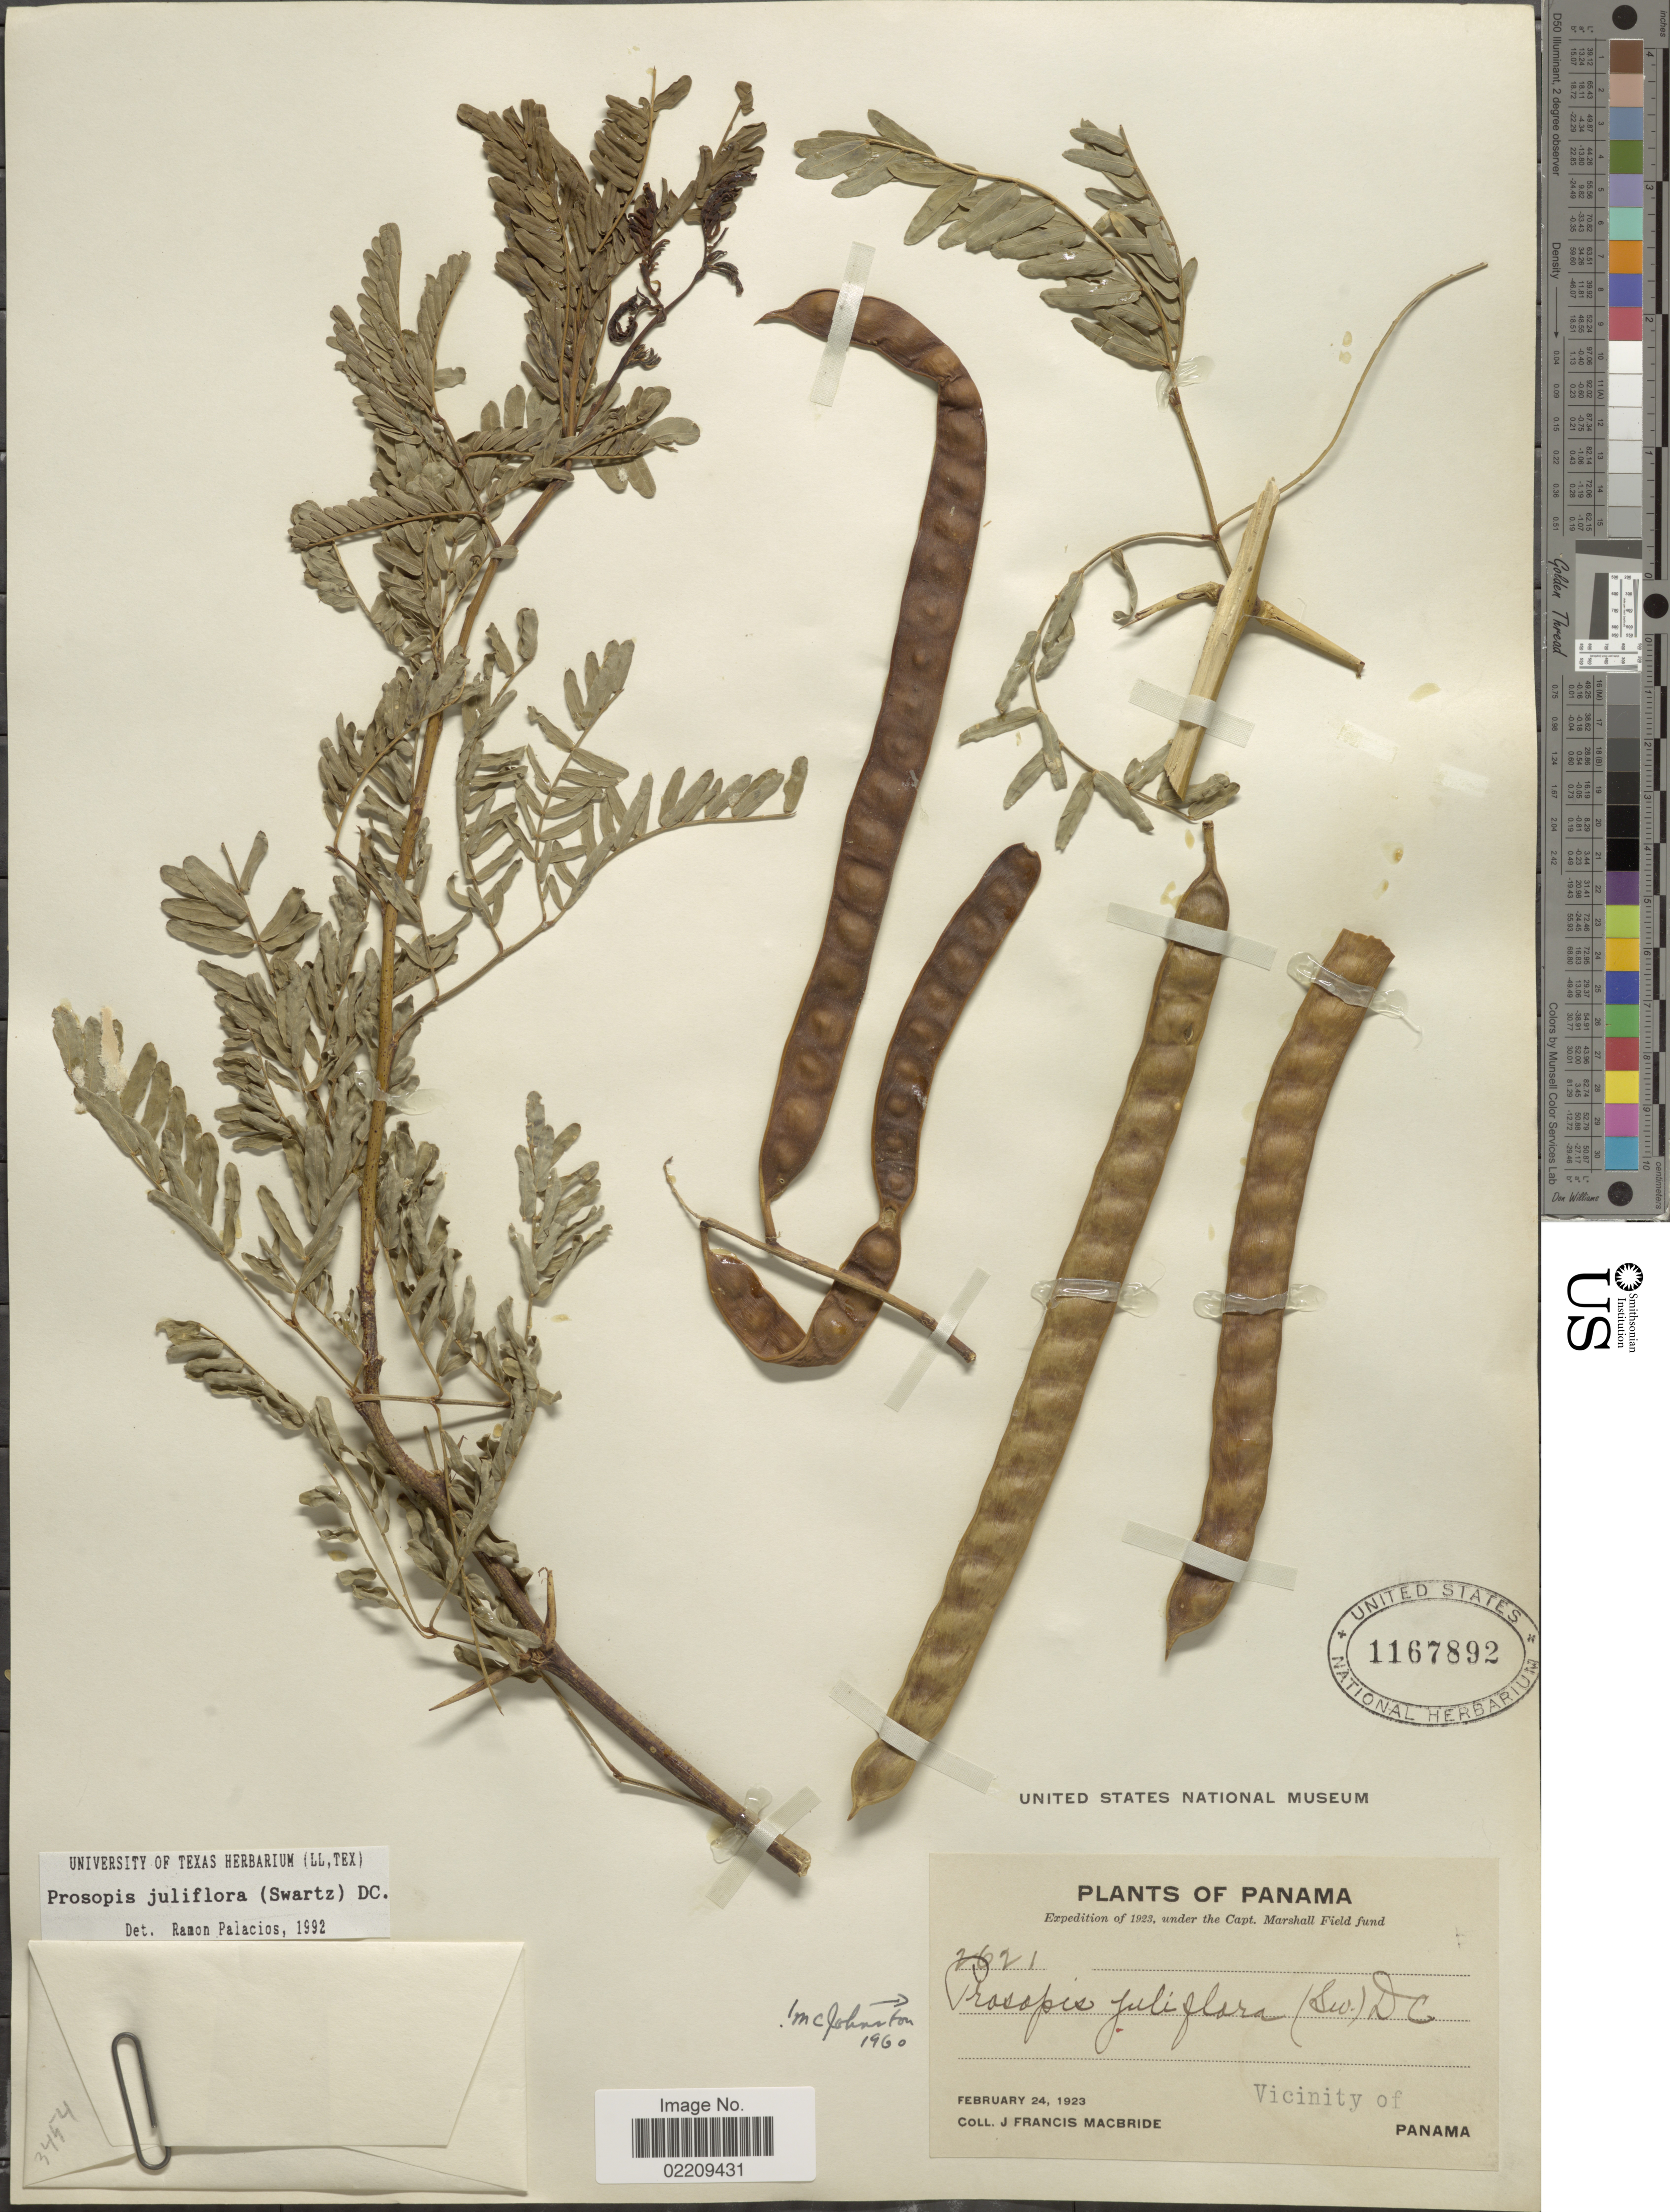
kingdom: Plantae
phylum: Tracheophyta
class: Magnoliopsida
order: Fabales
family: Fabaceae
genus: Neltuma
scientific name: Neltuma juliflora var. juliflora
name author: (Sw.) Raf.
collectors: J. F. Macbride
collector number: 2621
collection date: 1923-02-24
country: Panama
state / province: Panamá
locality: Vicinity of Panama.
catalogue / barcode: US 1167892